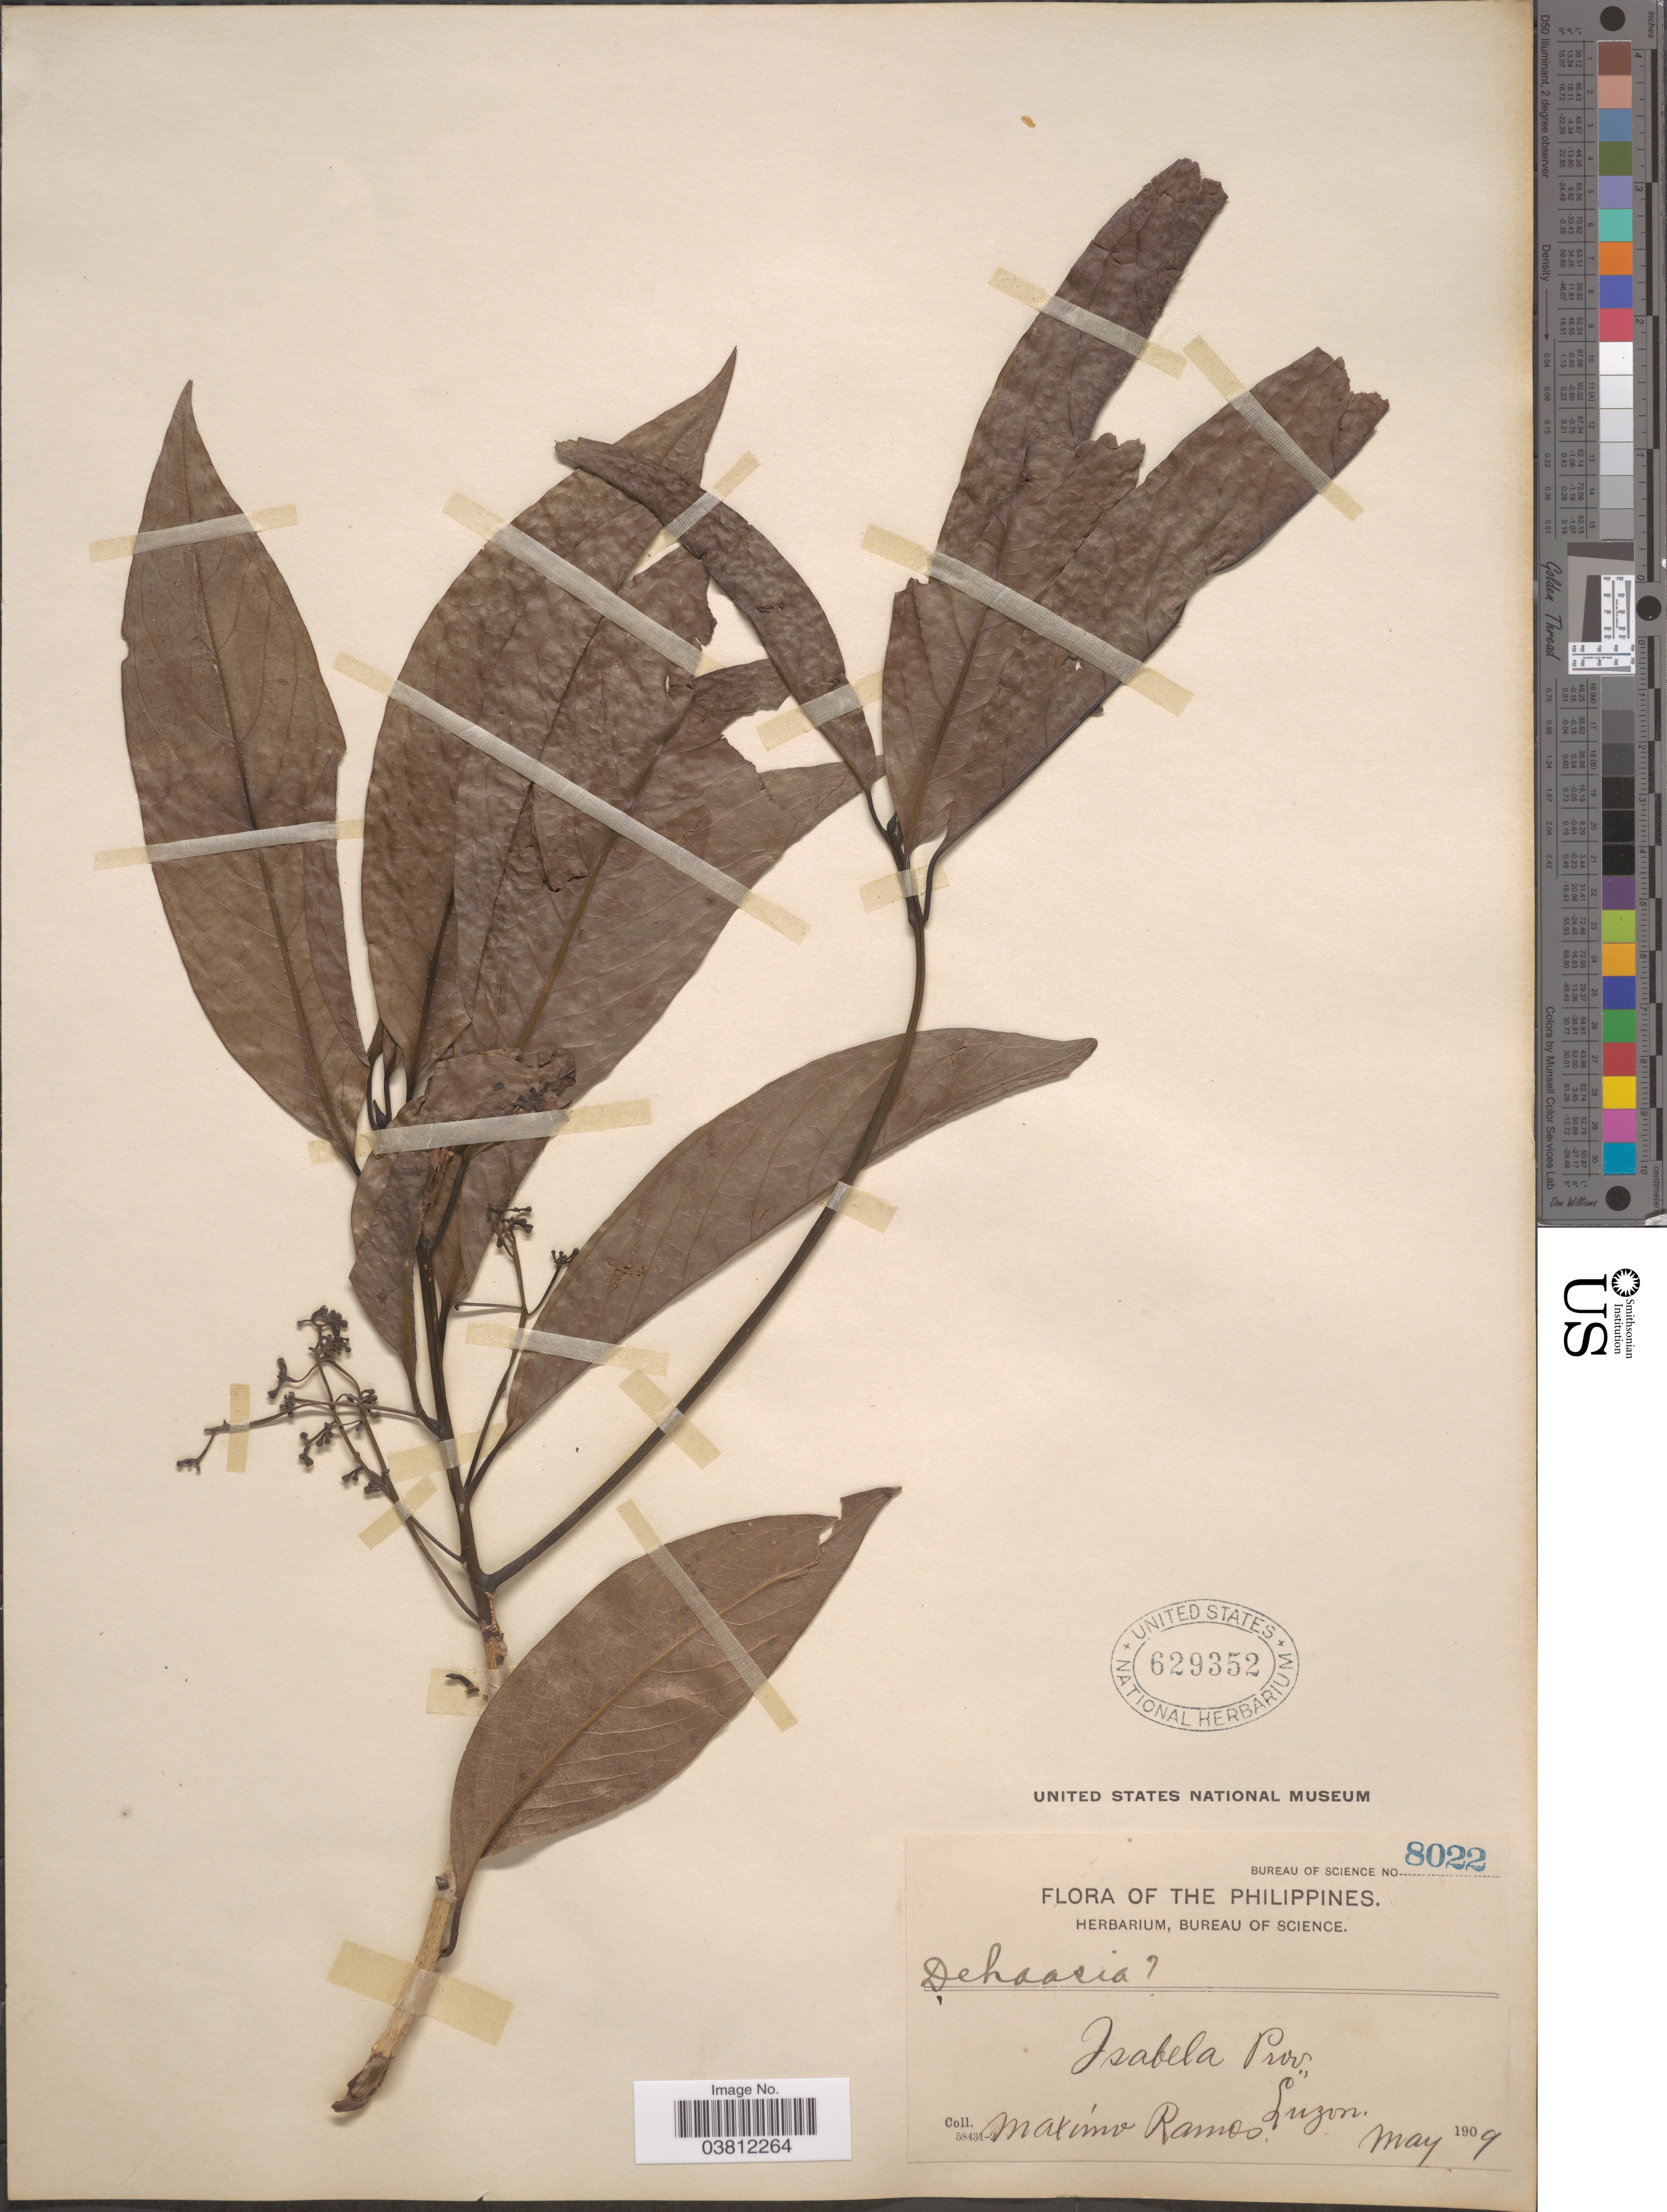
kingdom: Plantae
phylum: Tracheophyta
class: Magnoliopsida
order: Laurales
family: Lauraceae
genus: Dehaasia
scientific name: Dehaasia sp.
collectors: M. Ramos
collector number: Bureau of Science 8022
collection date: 1909-05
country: Philippines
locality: Isabel Prov., Luzon.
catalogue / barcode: US 629352